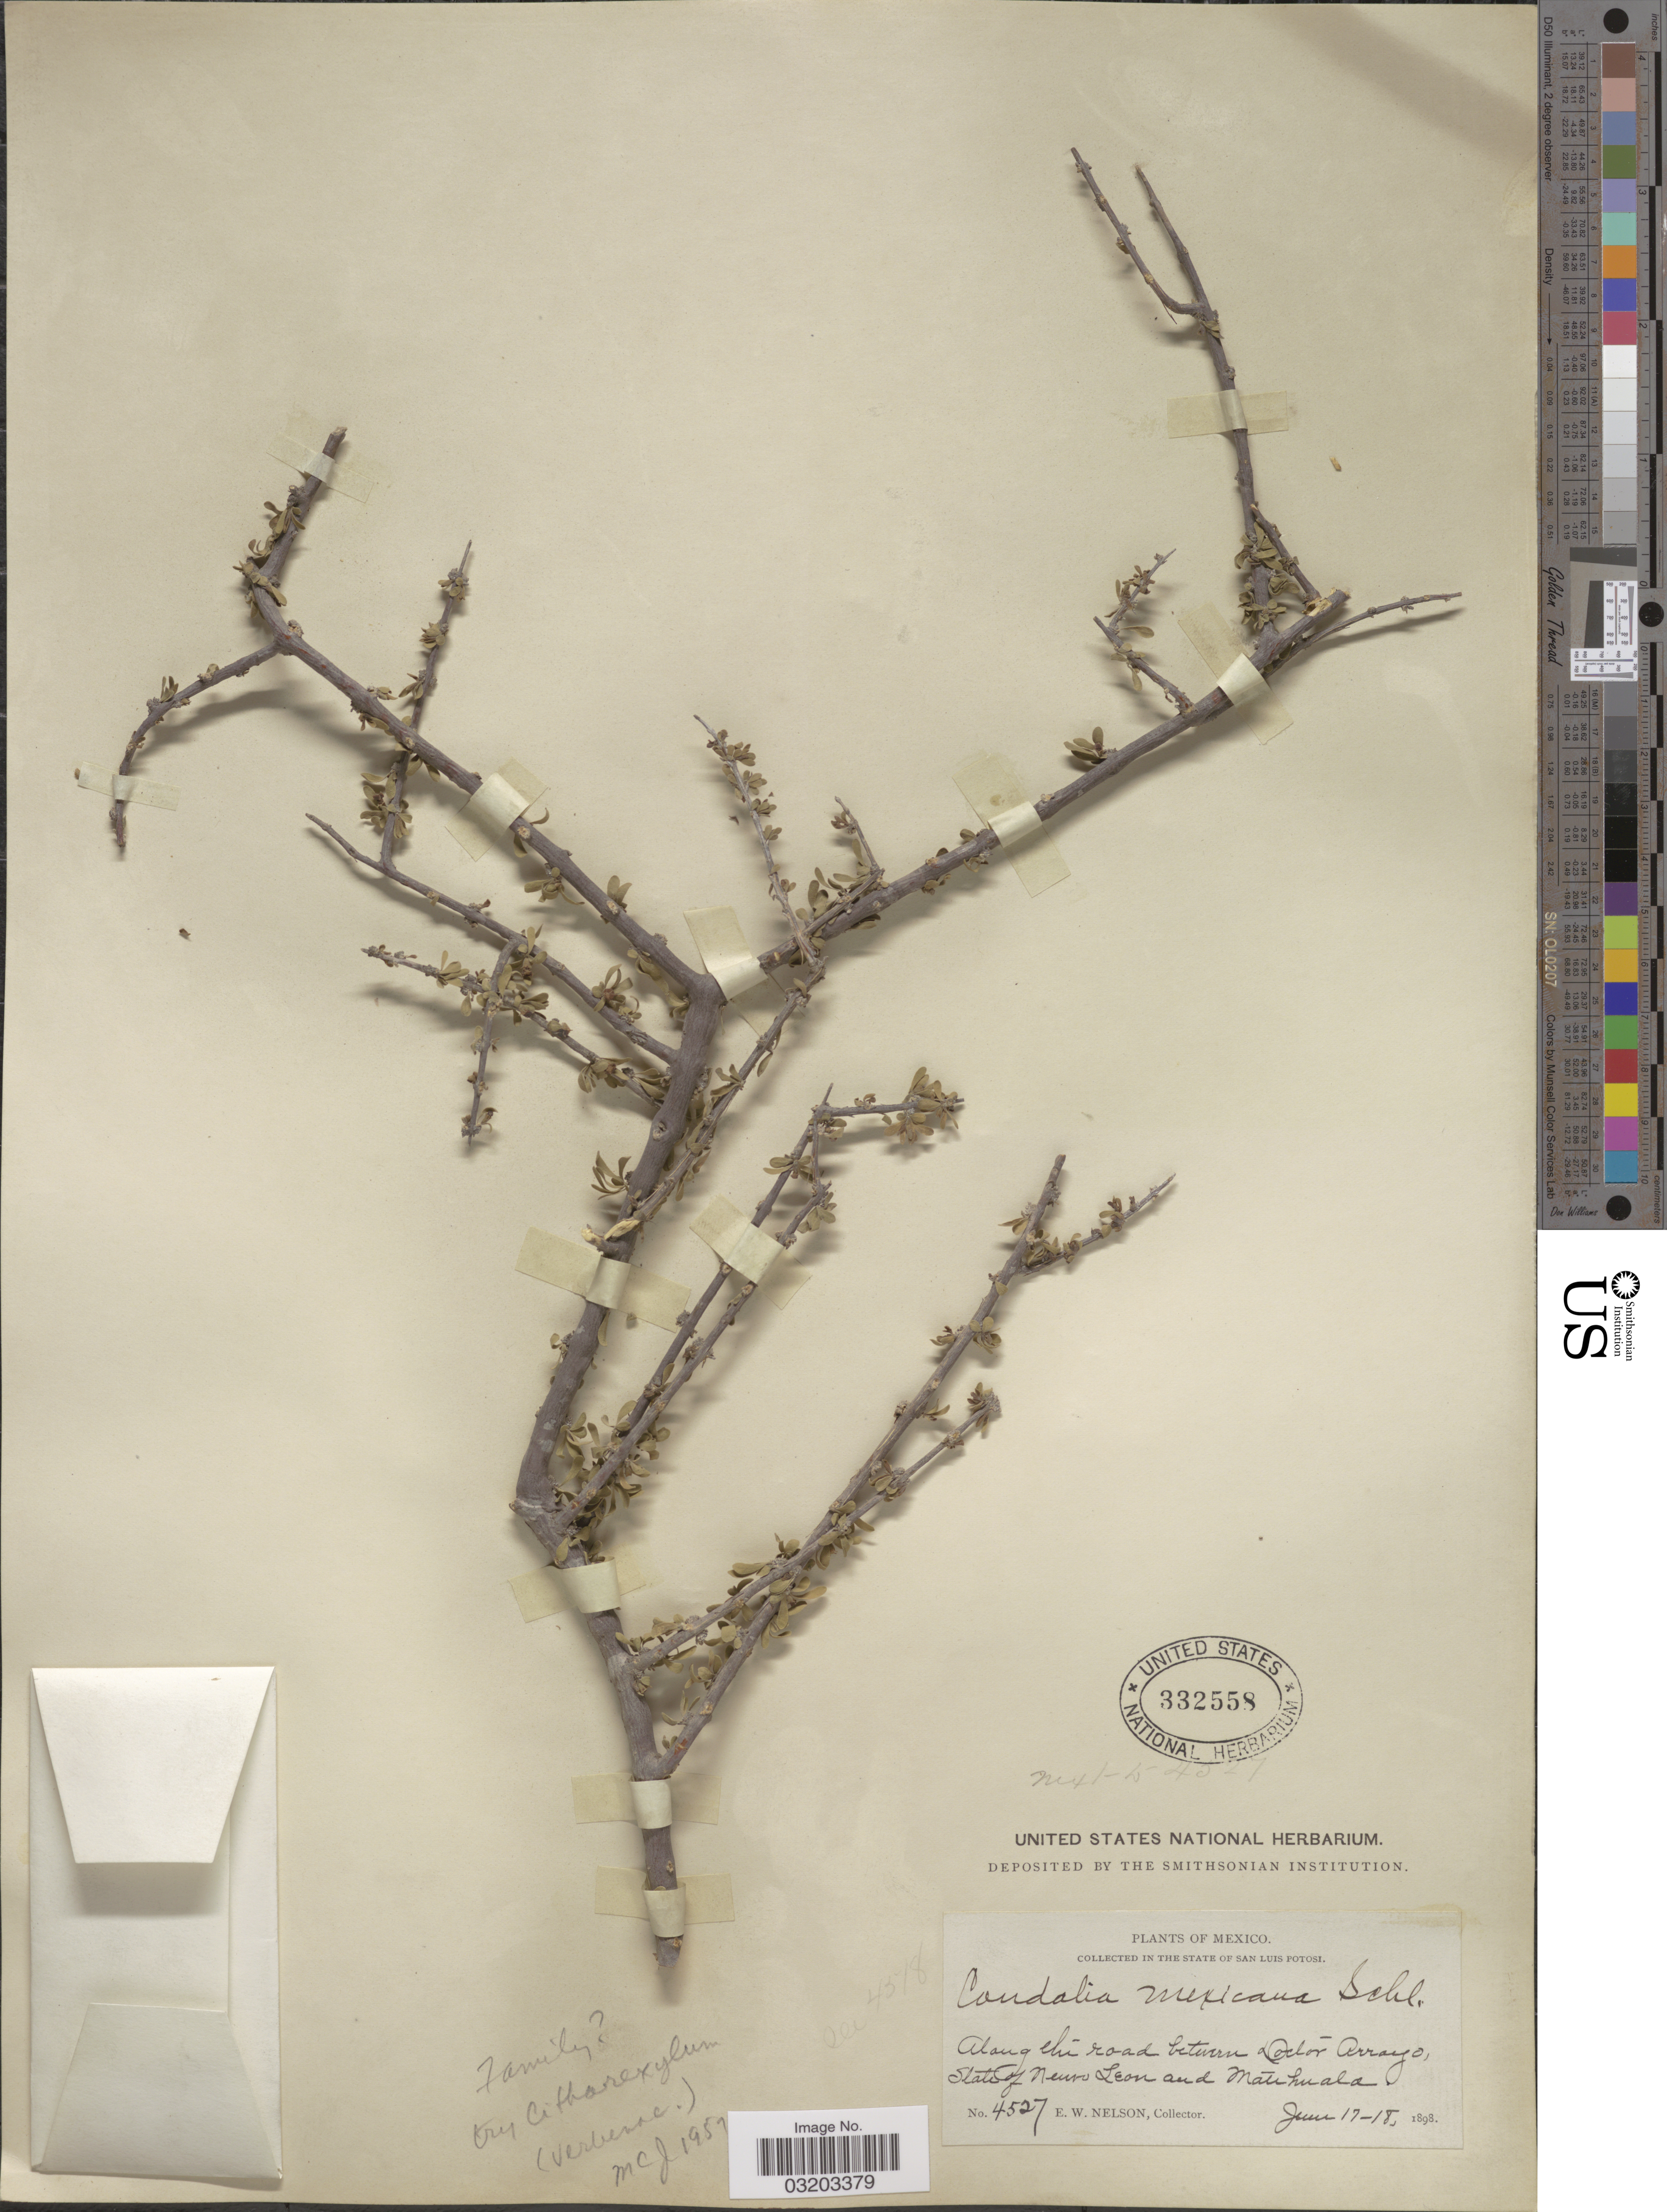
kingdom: Plantae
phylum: Tracheophyta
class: Magnoliopsida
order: Lamiales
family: Verbenaceae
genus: Citharexylum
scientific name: Citharexylum brachyanthum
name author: (A. Gray ex Hemsl.) A. Gray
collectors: E. W. Nelson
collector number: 4527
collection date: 1898-06-17/1898-06-18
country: Mexico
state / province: San Luis Potosí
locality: Along the road between Doctor Arroyo, State of Nuevo Leon and Matehuala.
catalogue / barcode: US 332558